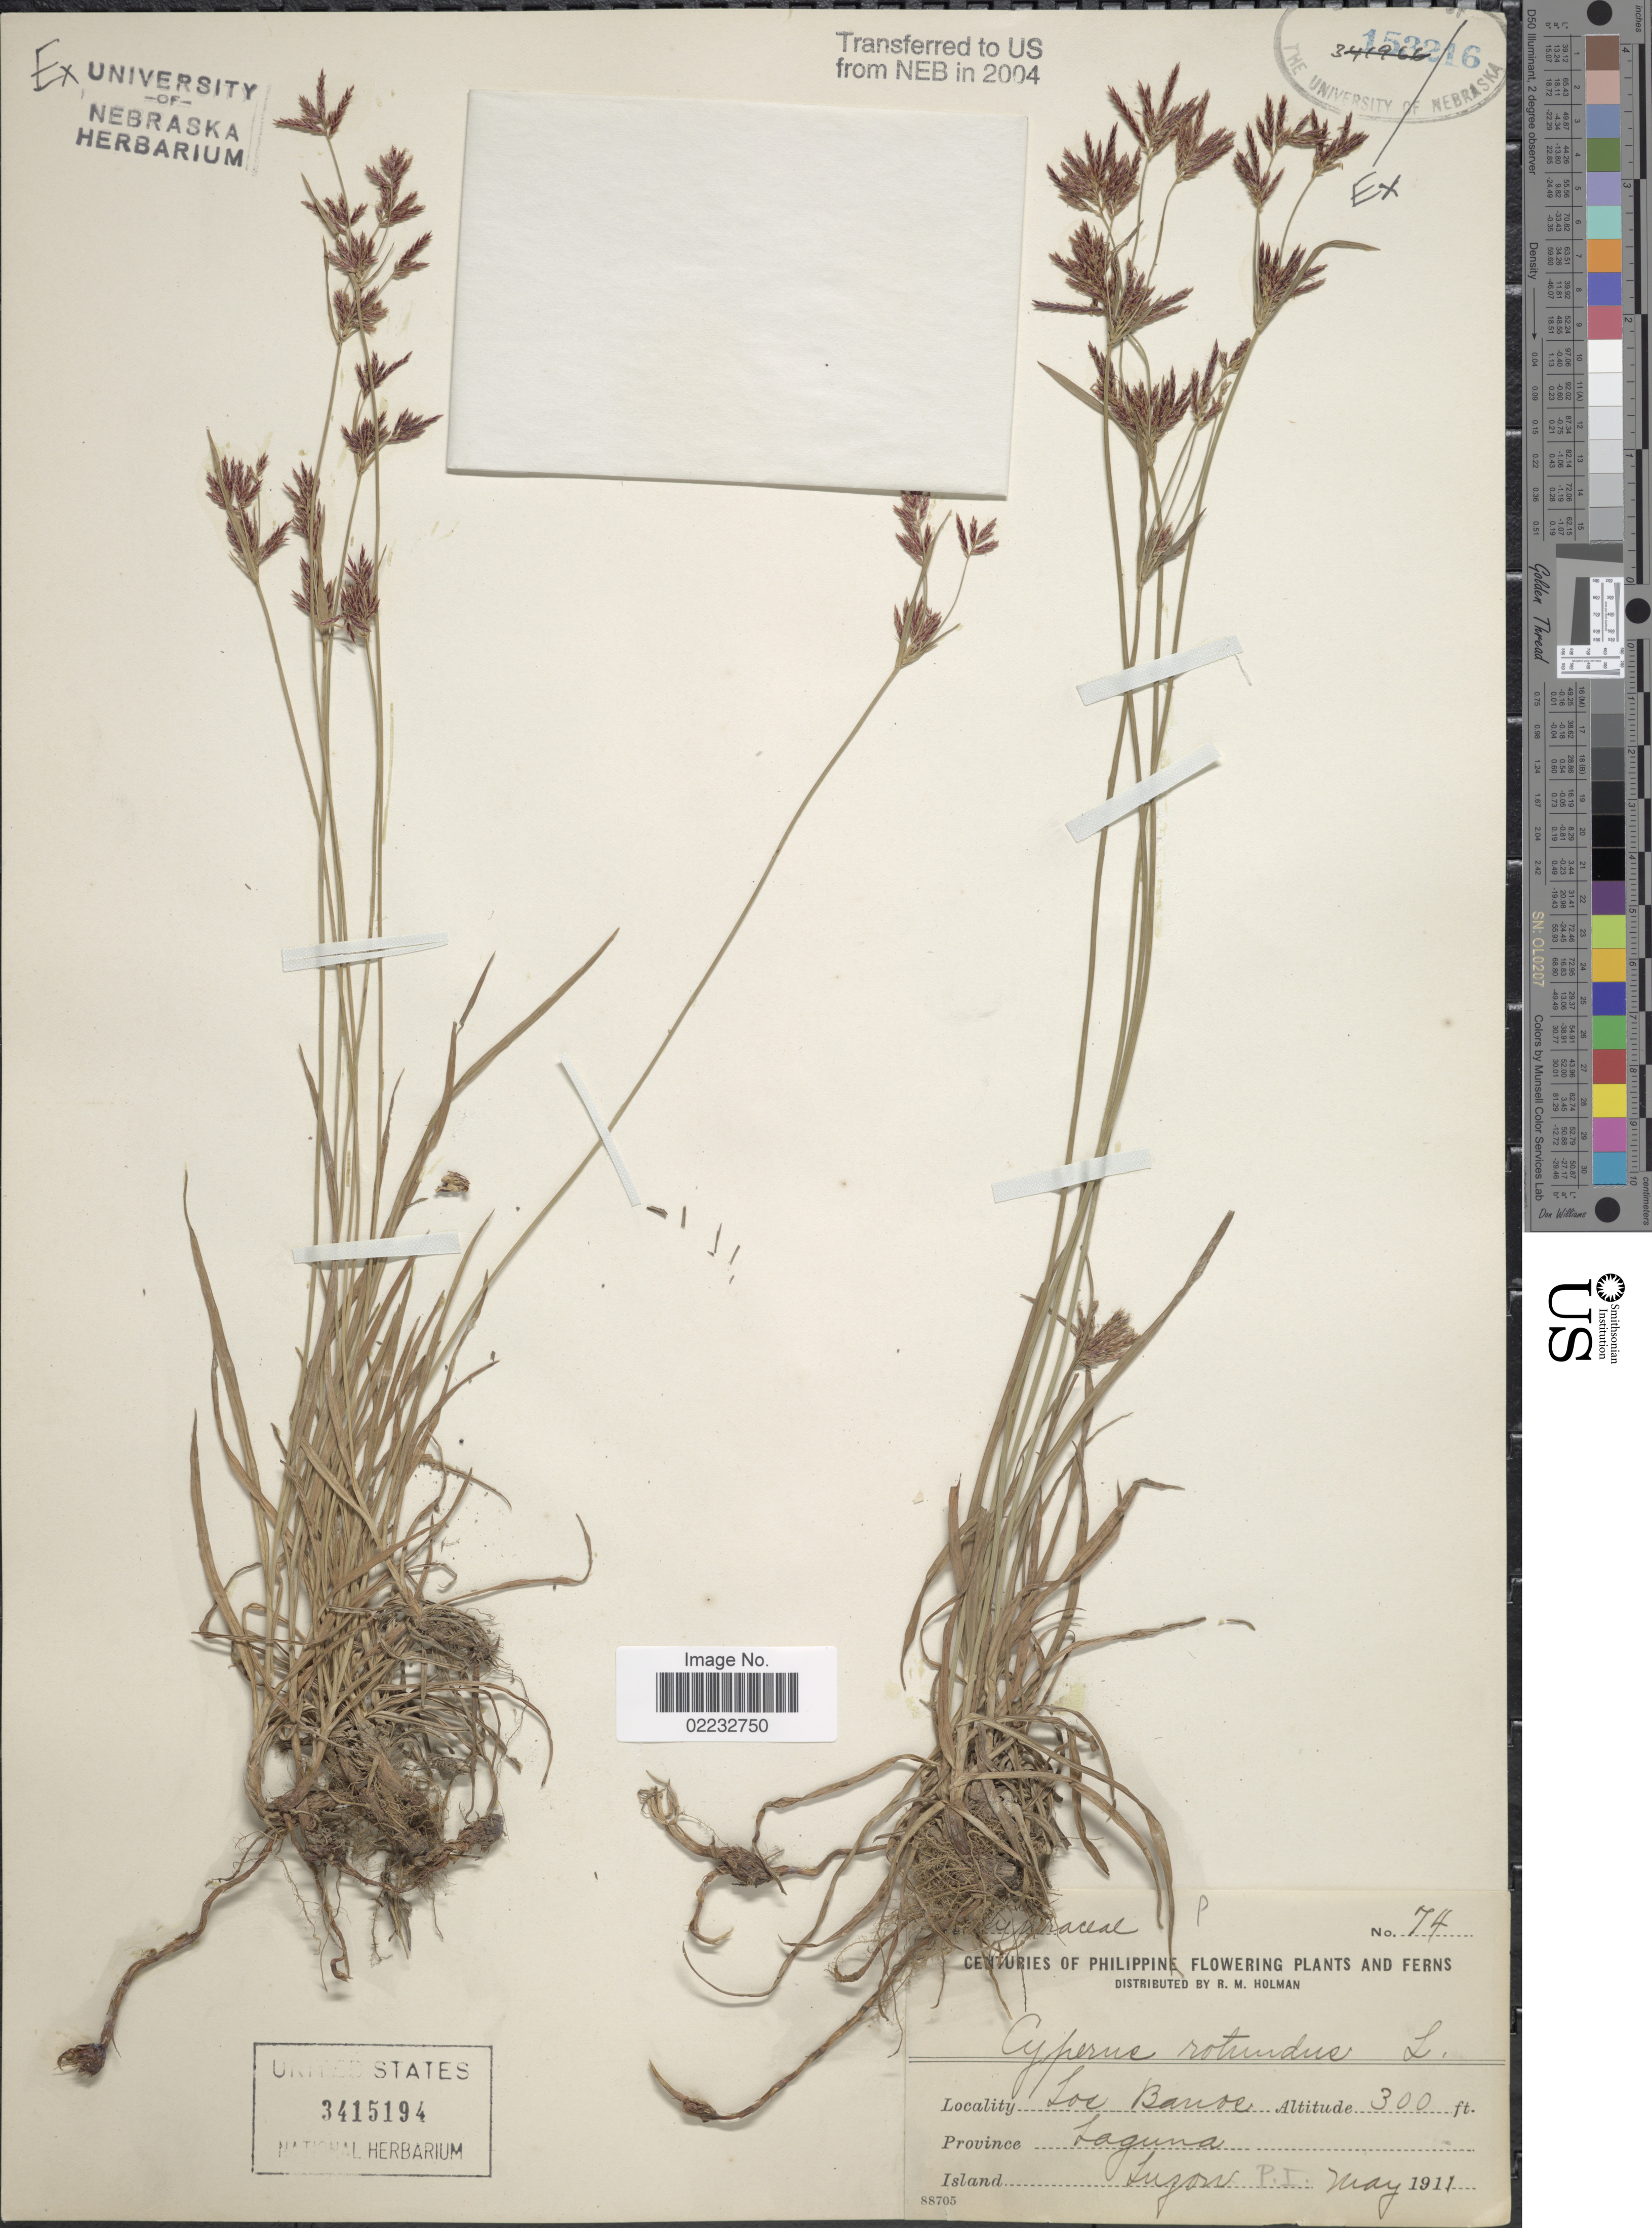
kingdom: Plantae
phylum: Tracheophyta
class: Liliopsida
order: Poales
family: Cyperaceae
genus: Cyperus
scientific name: Cyperus rotundus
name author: L.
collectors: R. Holman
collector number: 74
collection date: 1911-05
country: Philippines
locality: Los Banos. Province Laguna. Island Luzon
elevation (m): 91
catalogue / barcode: US 3415194